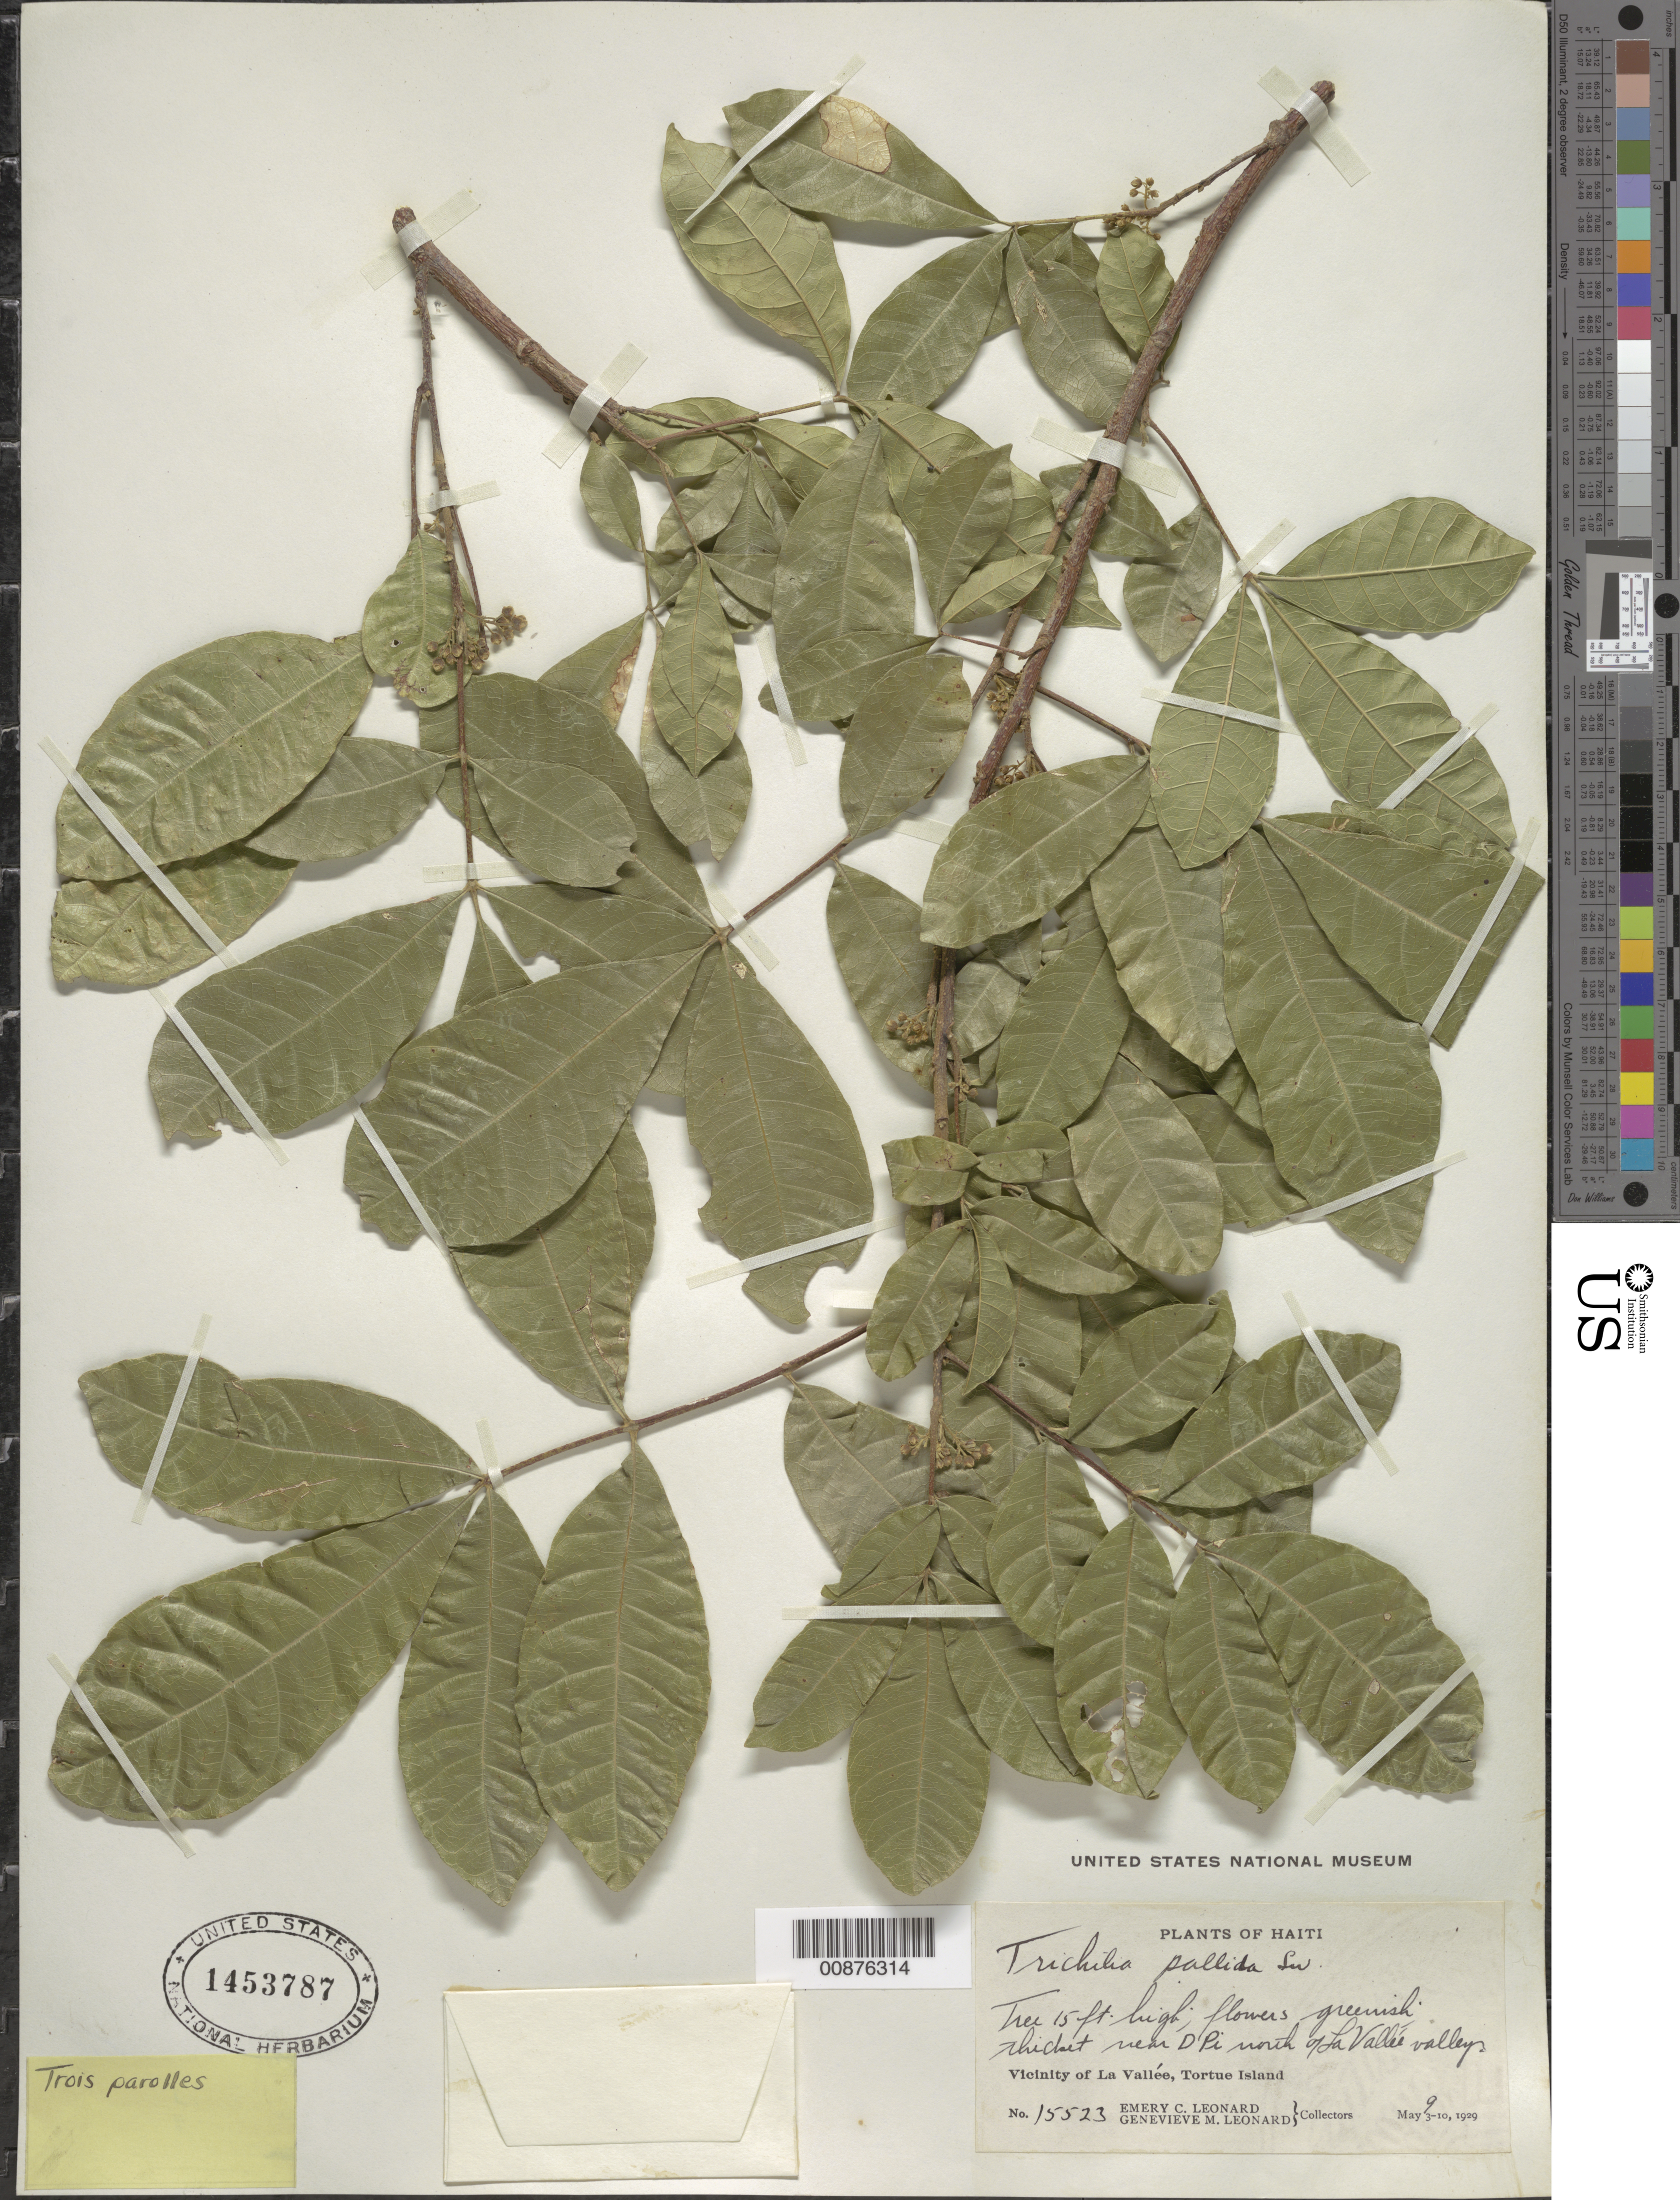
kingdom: Plantae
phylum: Tracheophyta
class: Magnoliopsida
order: Sapindales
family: Meliaceae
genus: Trichilia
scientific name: Trichilia pallida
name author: Sw.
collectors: E. C. Leonard & G. M. Leonard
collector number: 15523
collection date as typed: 09 May 1929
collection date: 1929-05-09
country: Haiti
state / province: Nord-Ouest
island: Île de la Tortue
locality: Vicinity of La Vallée, near D Pi, N of La Vallée valley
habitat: In thicket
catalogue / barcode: US 1453787